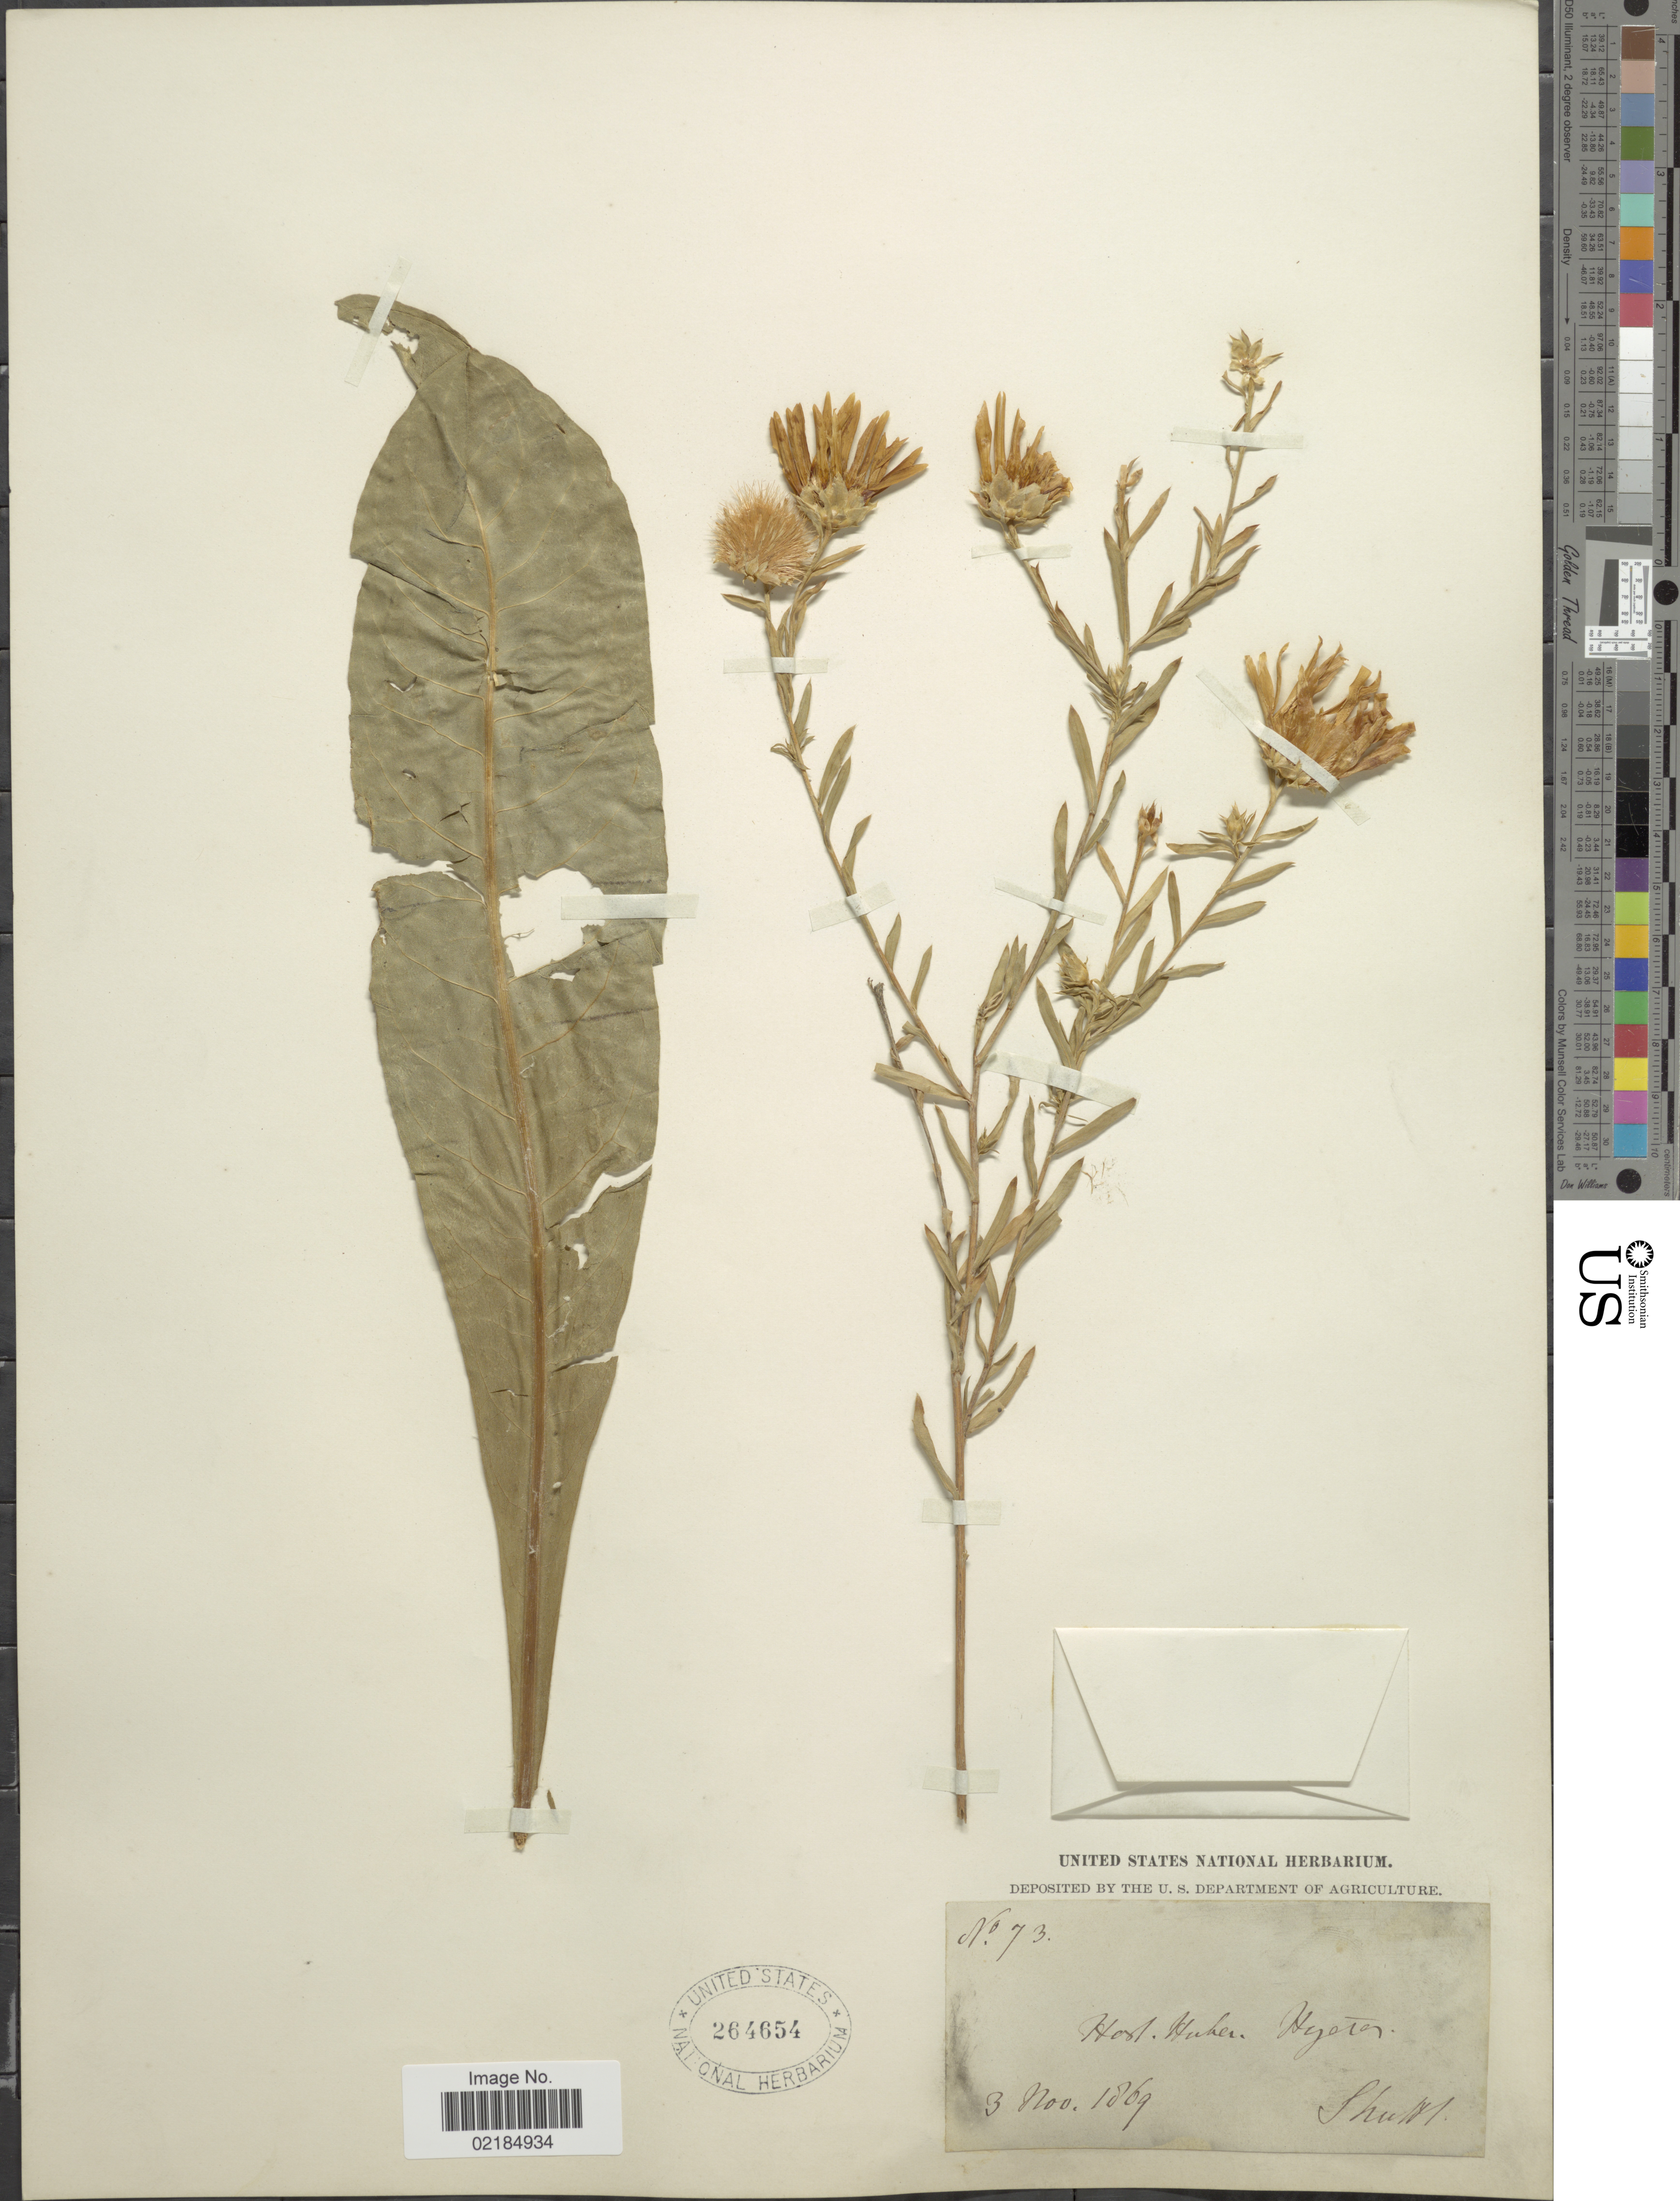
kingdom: Plantae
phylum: Tracheophyta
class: Magnoliopsida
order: Asterales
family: Asteraceae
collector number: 73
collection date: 1869-11-03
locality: Hort. Huher, Hyeter [interpreted].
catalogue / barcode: US 264654